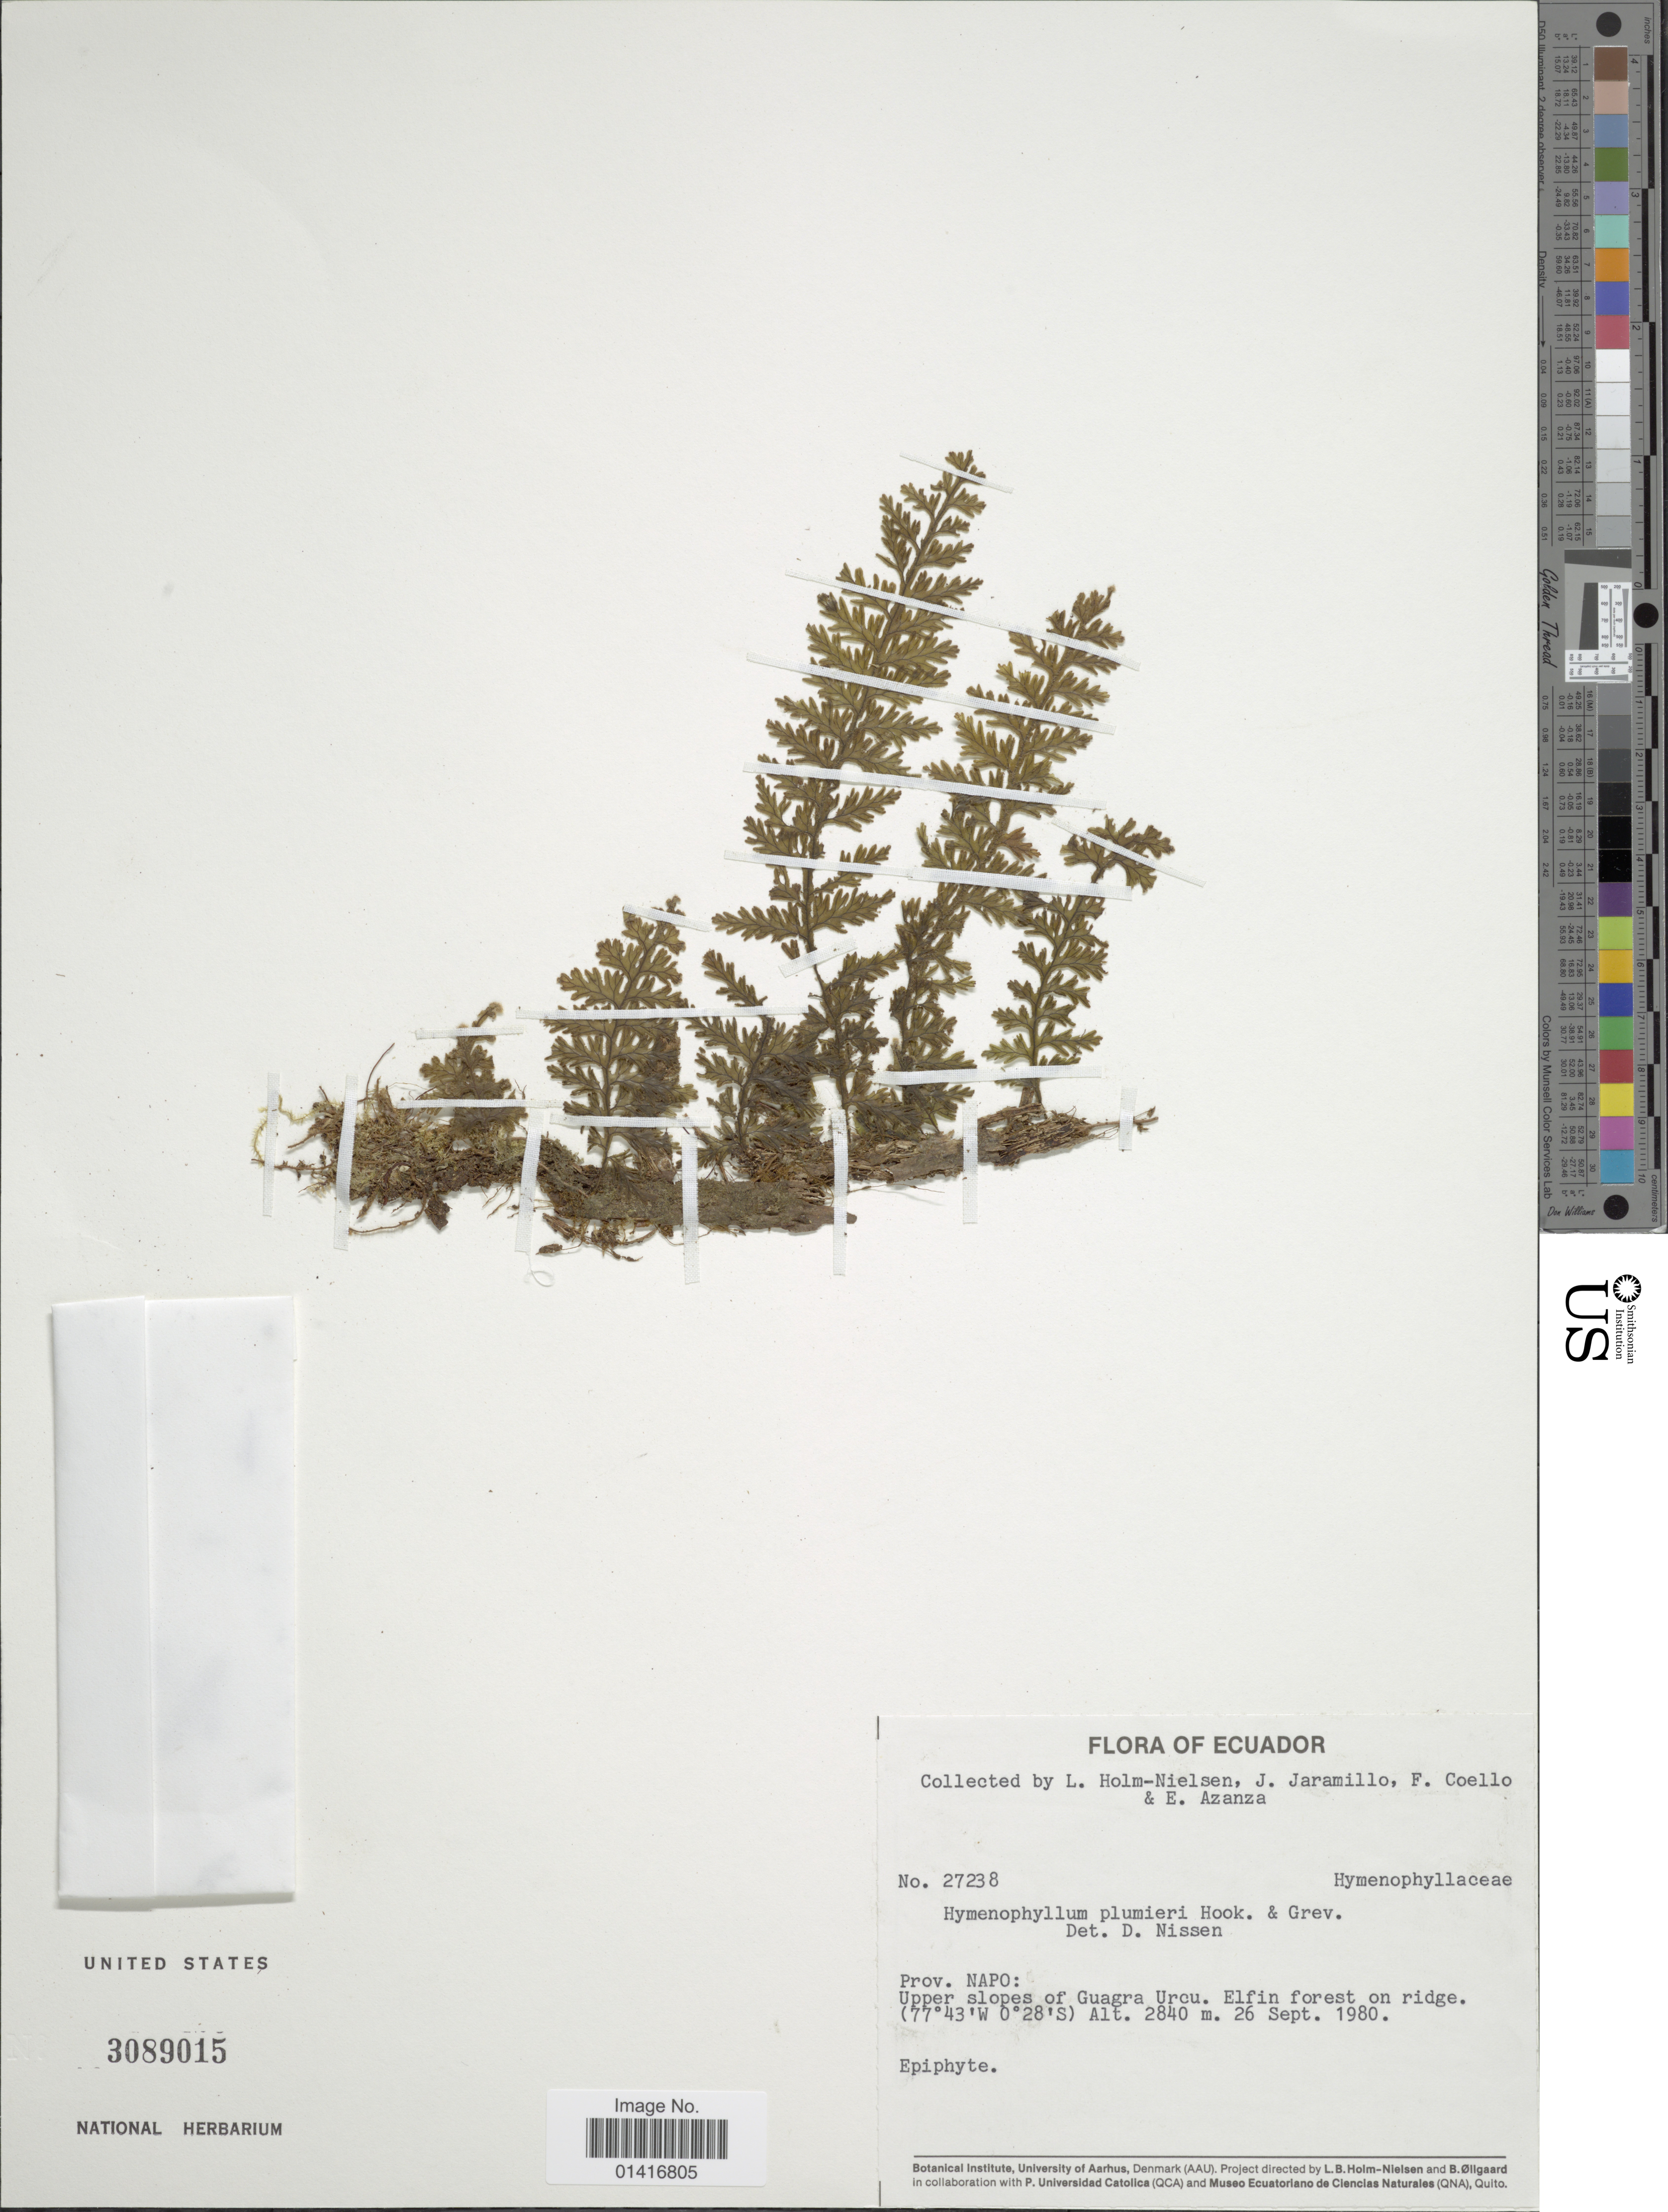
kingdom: Plantae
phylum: Tracheophyta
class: Polypodiopsida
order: Hymenophyllales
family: Hymenophyllaceae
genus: Hymenophyllum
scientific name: Hymenophyllum plumieri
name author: Hook. & Grev.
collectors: L. B. Holm-Nielsen, Jaramillo, --, F. Coello & E. Azanza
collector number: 27238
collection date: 1980-09-26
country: Ecuador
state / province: Napo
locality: Upper slopes of Guagra Urcu, Elfin forest on ridge.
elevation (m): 2840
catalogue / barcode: US 3089015